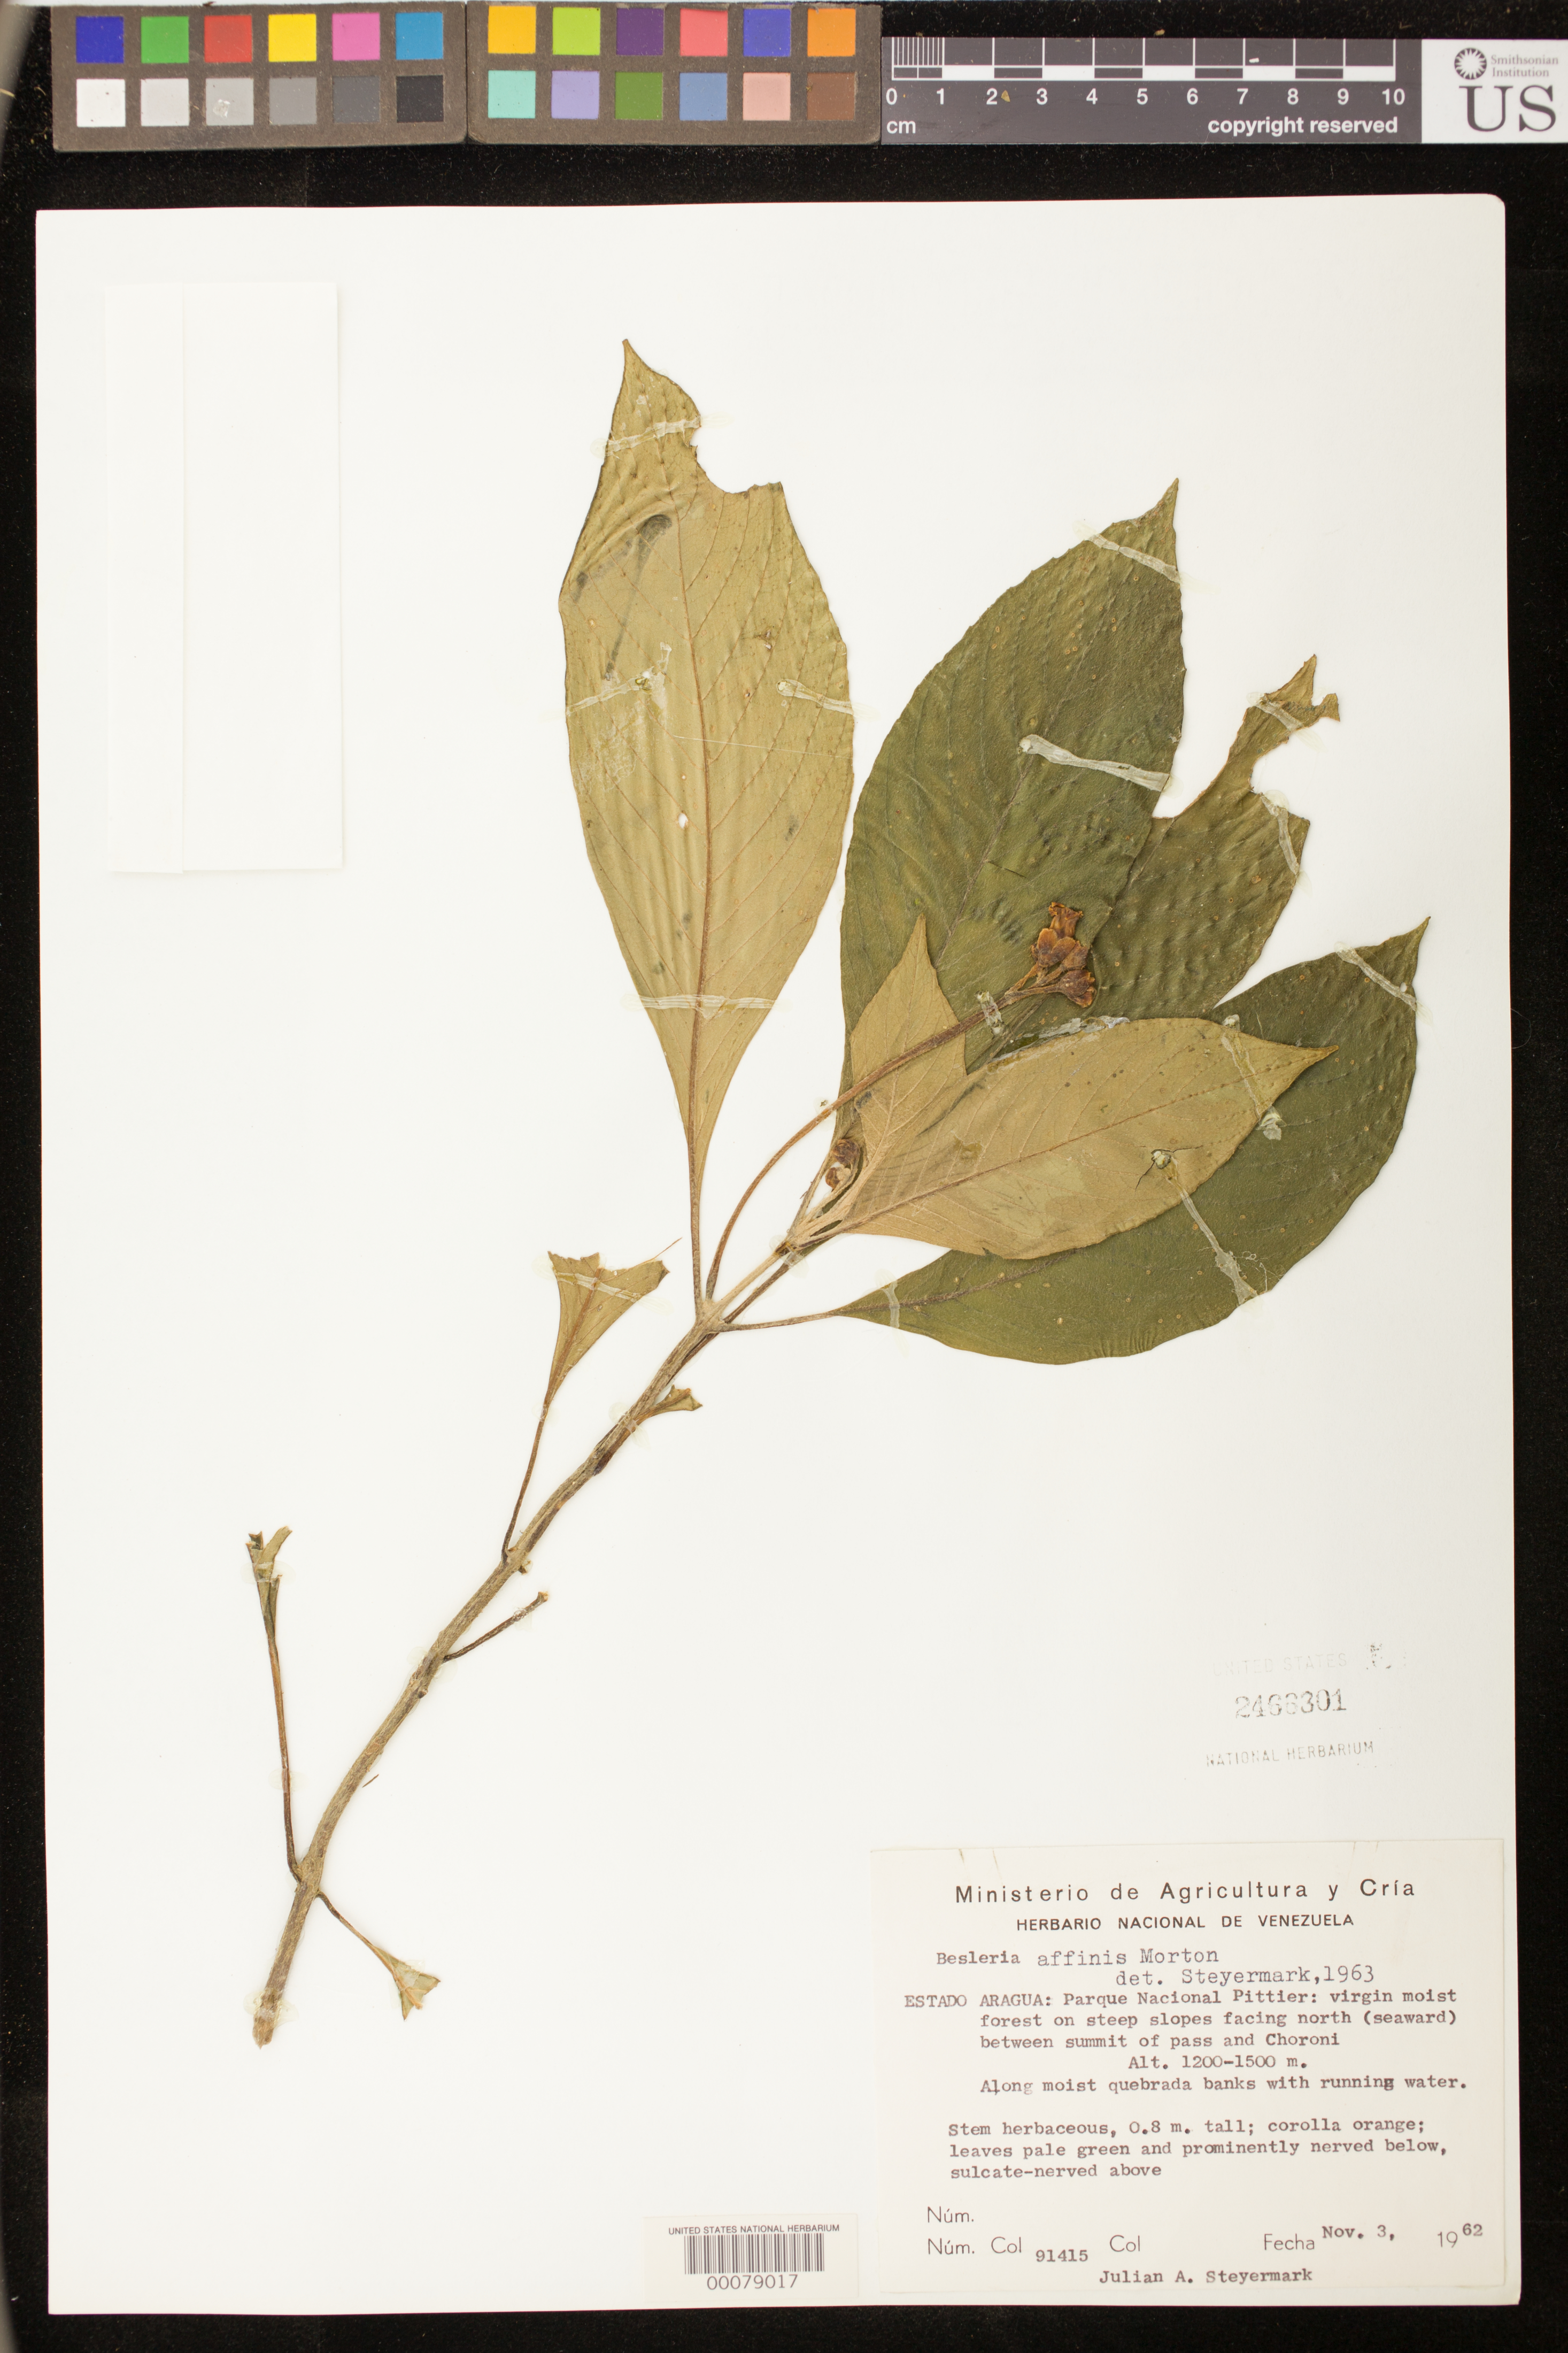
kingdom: Plantae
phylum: Tracheophyta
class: Magnoliopsida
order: Lamiales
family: Gesneriaceae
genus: Besleria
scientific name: Besleria affinis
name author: C.V. Morton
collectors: J. Steyermark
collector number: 91415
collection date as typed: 03 Nov 1962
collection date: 1962-11-03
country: Venezuela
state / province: Aragua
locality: Parque Nacional Pittier, between summit of pass and Choroni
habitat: Virgin moist forest on steep slopes facing north (seaward); along moist quebrada banks with running water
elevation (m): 1200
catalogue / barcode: US 2466301